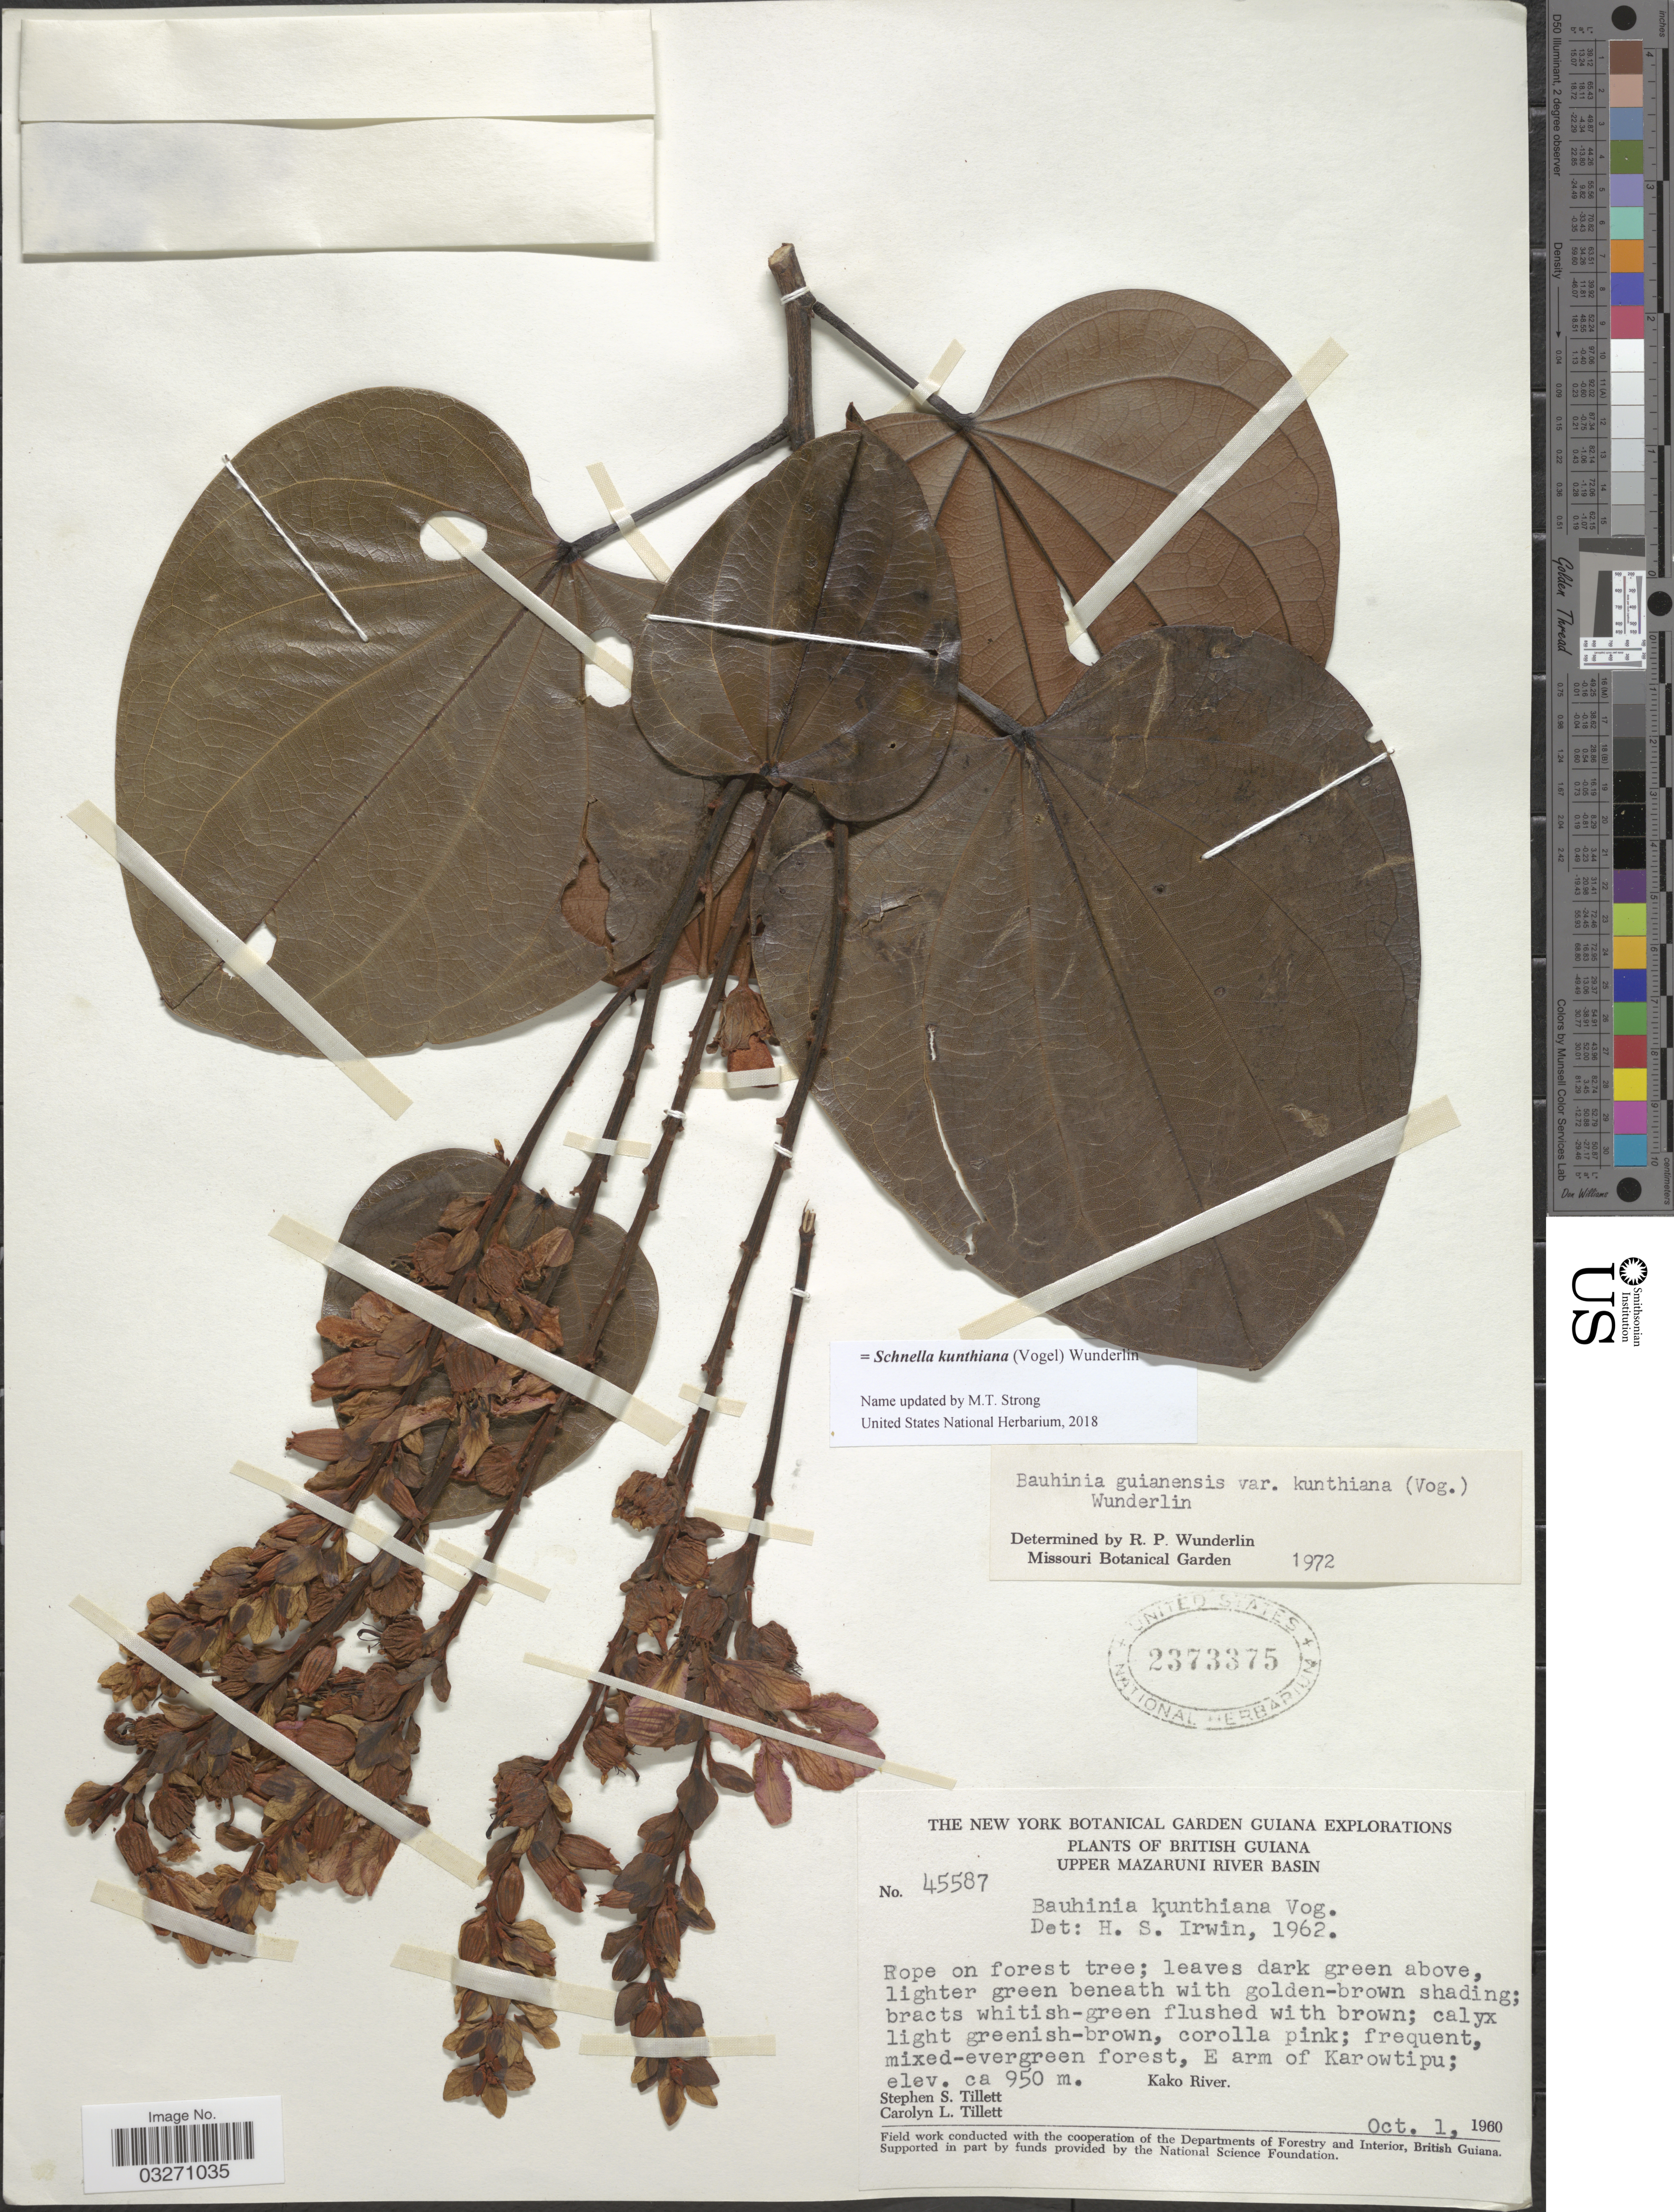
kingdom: Plantae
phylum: Tracheophyta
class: Magnoliopsida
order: Fabales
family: Fabaceae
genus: Schnella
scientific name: Schnella kunthiana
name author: (Vogel) Wunderlin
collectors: S. S. Tillett & C. L. Tillett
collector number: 45587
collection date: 1960-10-01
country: Guyana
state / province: Cuyuni-Mazaruni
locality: British Guiana, Upper Mazaruni River Basin, E arm of Karowtipu; Kako River.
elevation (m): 950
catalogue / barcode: US 2373375